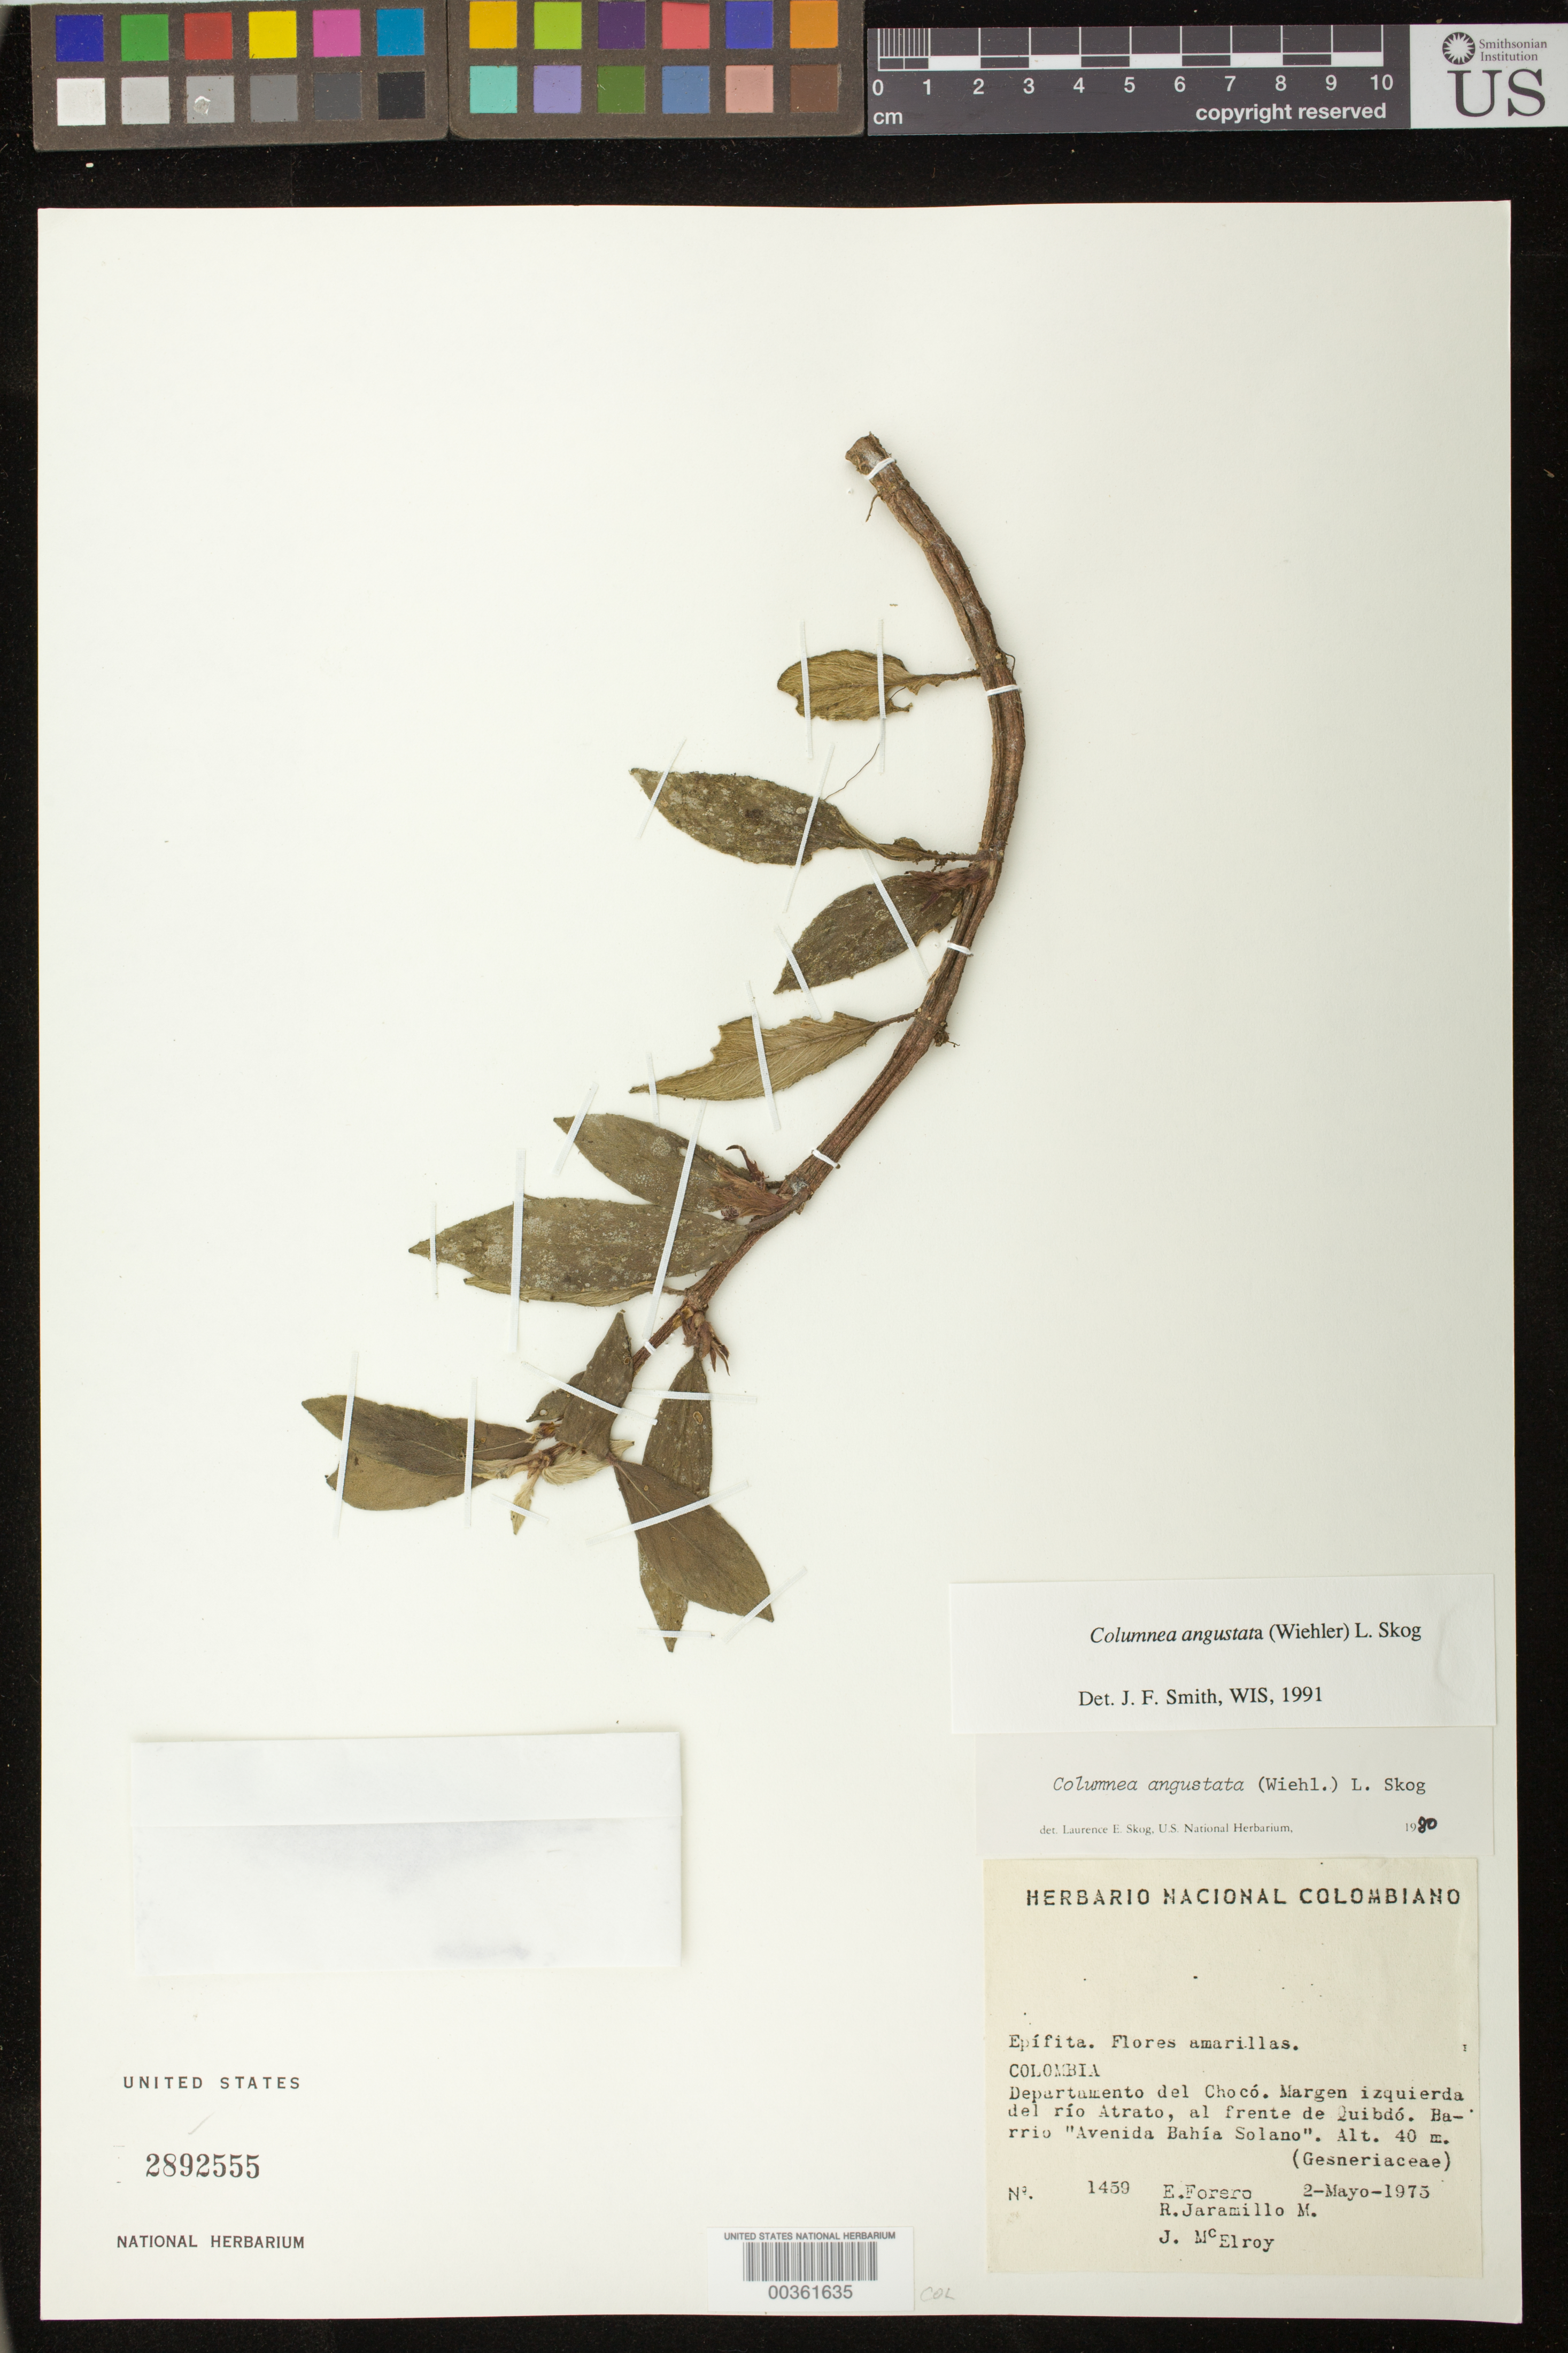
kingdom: Plantae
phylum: Tracheophyta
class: Magnoliopsida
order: Lamiales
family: Gesneriaceae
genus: Columnea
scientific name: Columnea angustata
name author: (Wiehler) L.E. Skog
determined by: Skog, Laurence E.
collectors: E. Forero, R. Jaramillo M. & J. B. McElroy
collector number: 1459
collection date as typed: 02 May 1975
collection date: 1975-05-02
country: Colombia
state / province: Chocó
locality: Margen izquierda del Rio Atrato, al Frente de Quibdo, barrio "Avenida Bahia Solano"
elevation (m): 40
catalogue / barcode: US 2892555